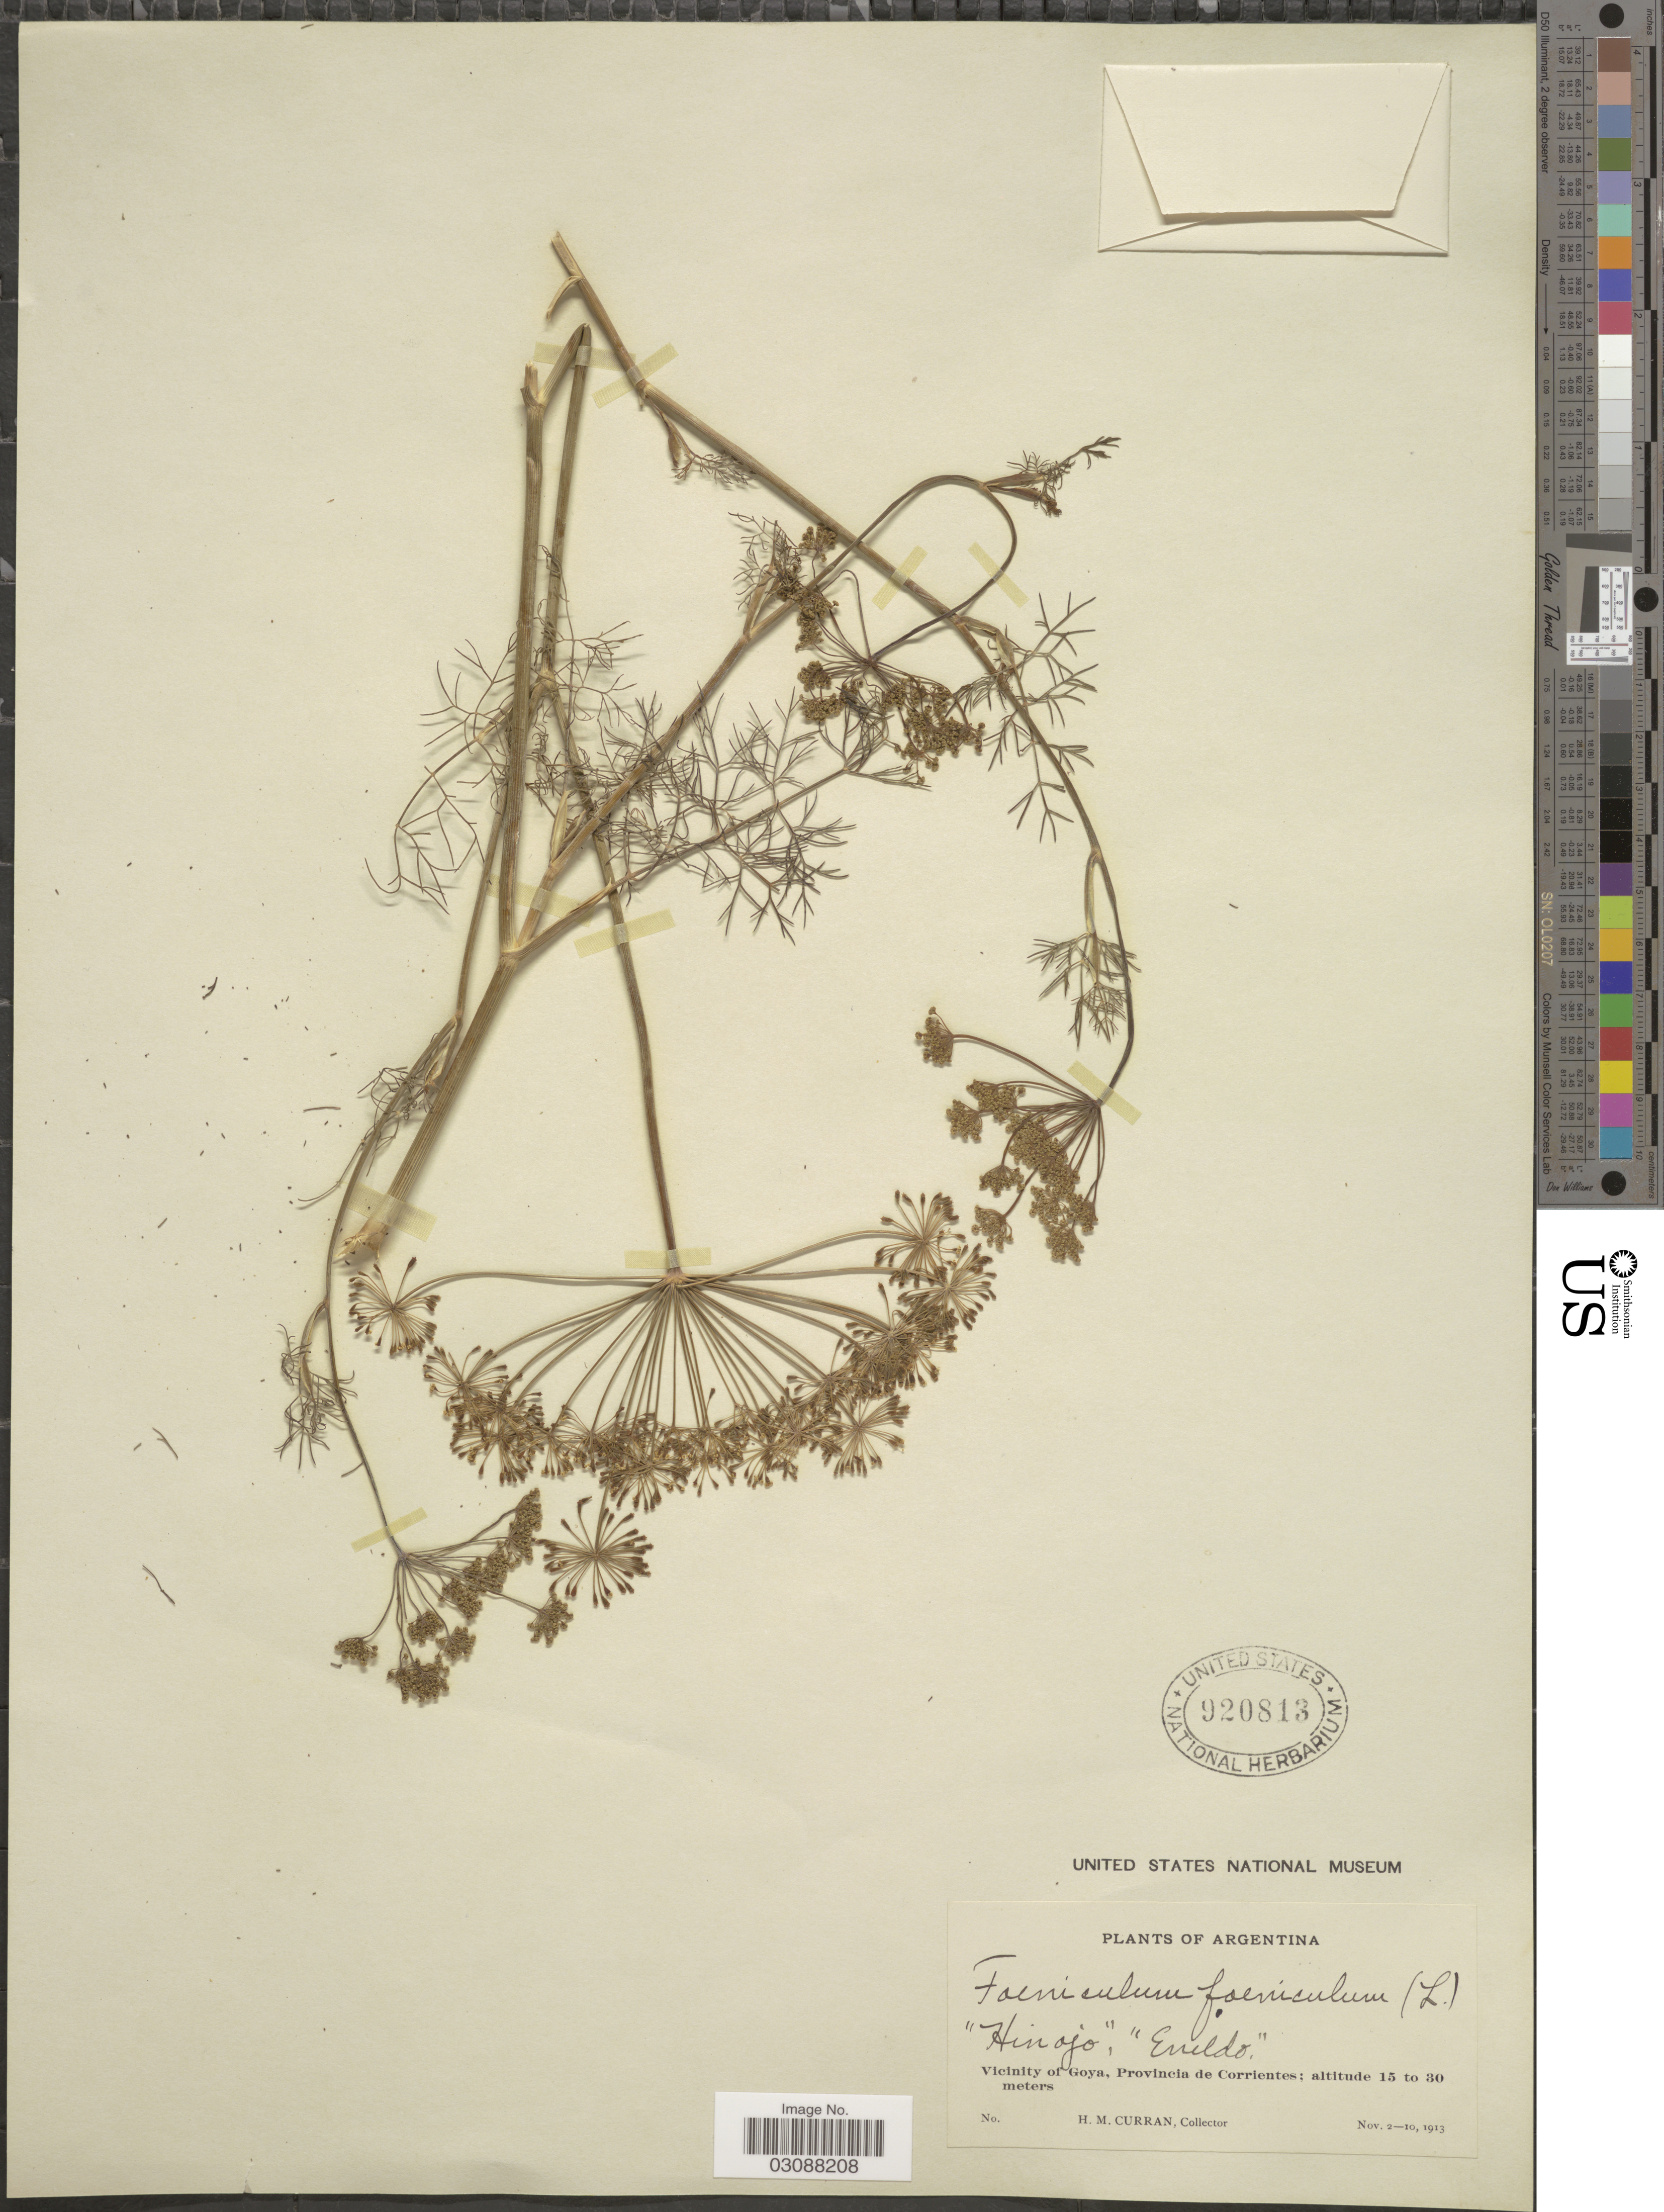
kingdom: Plantae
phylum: Tracheophyta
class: Magnoliopsida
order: Apiales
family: Apiaceae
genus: Foeniculum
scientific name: Foeniculum vulgare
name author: Mill.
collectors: H. M. Curran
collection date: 1913-11-02/1913-11-10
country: Argentina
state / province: Corrientes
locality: Vicinity of Goya.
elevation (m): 15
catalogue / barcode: US 920813